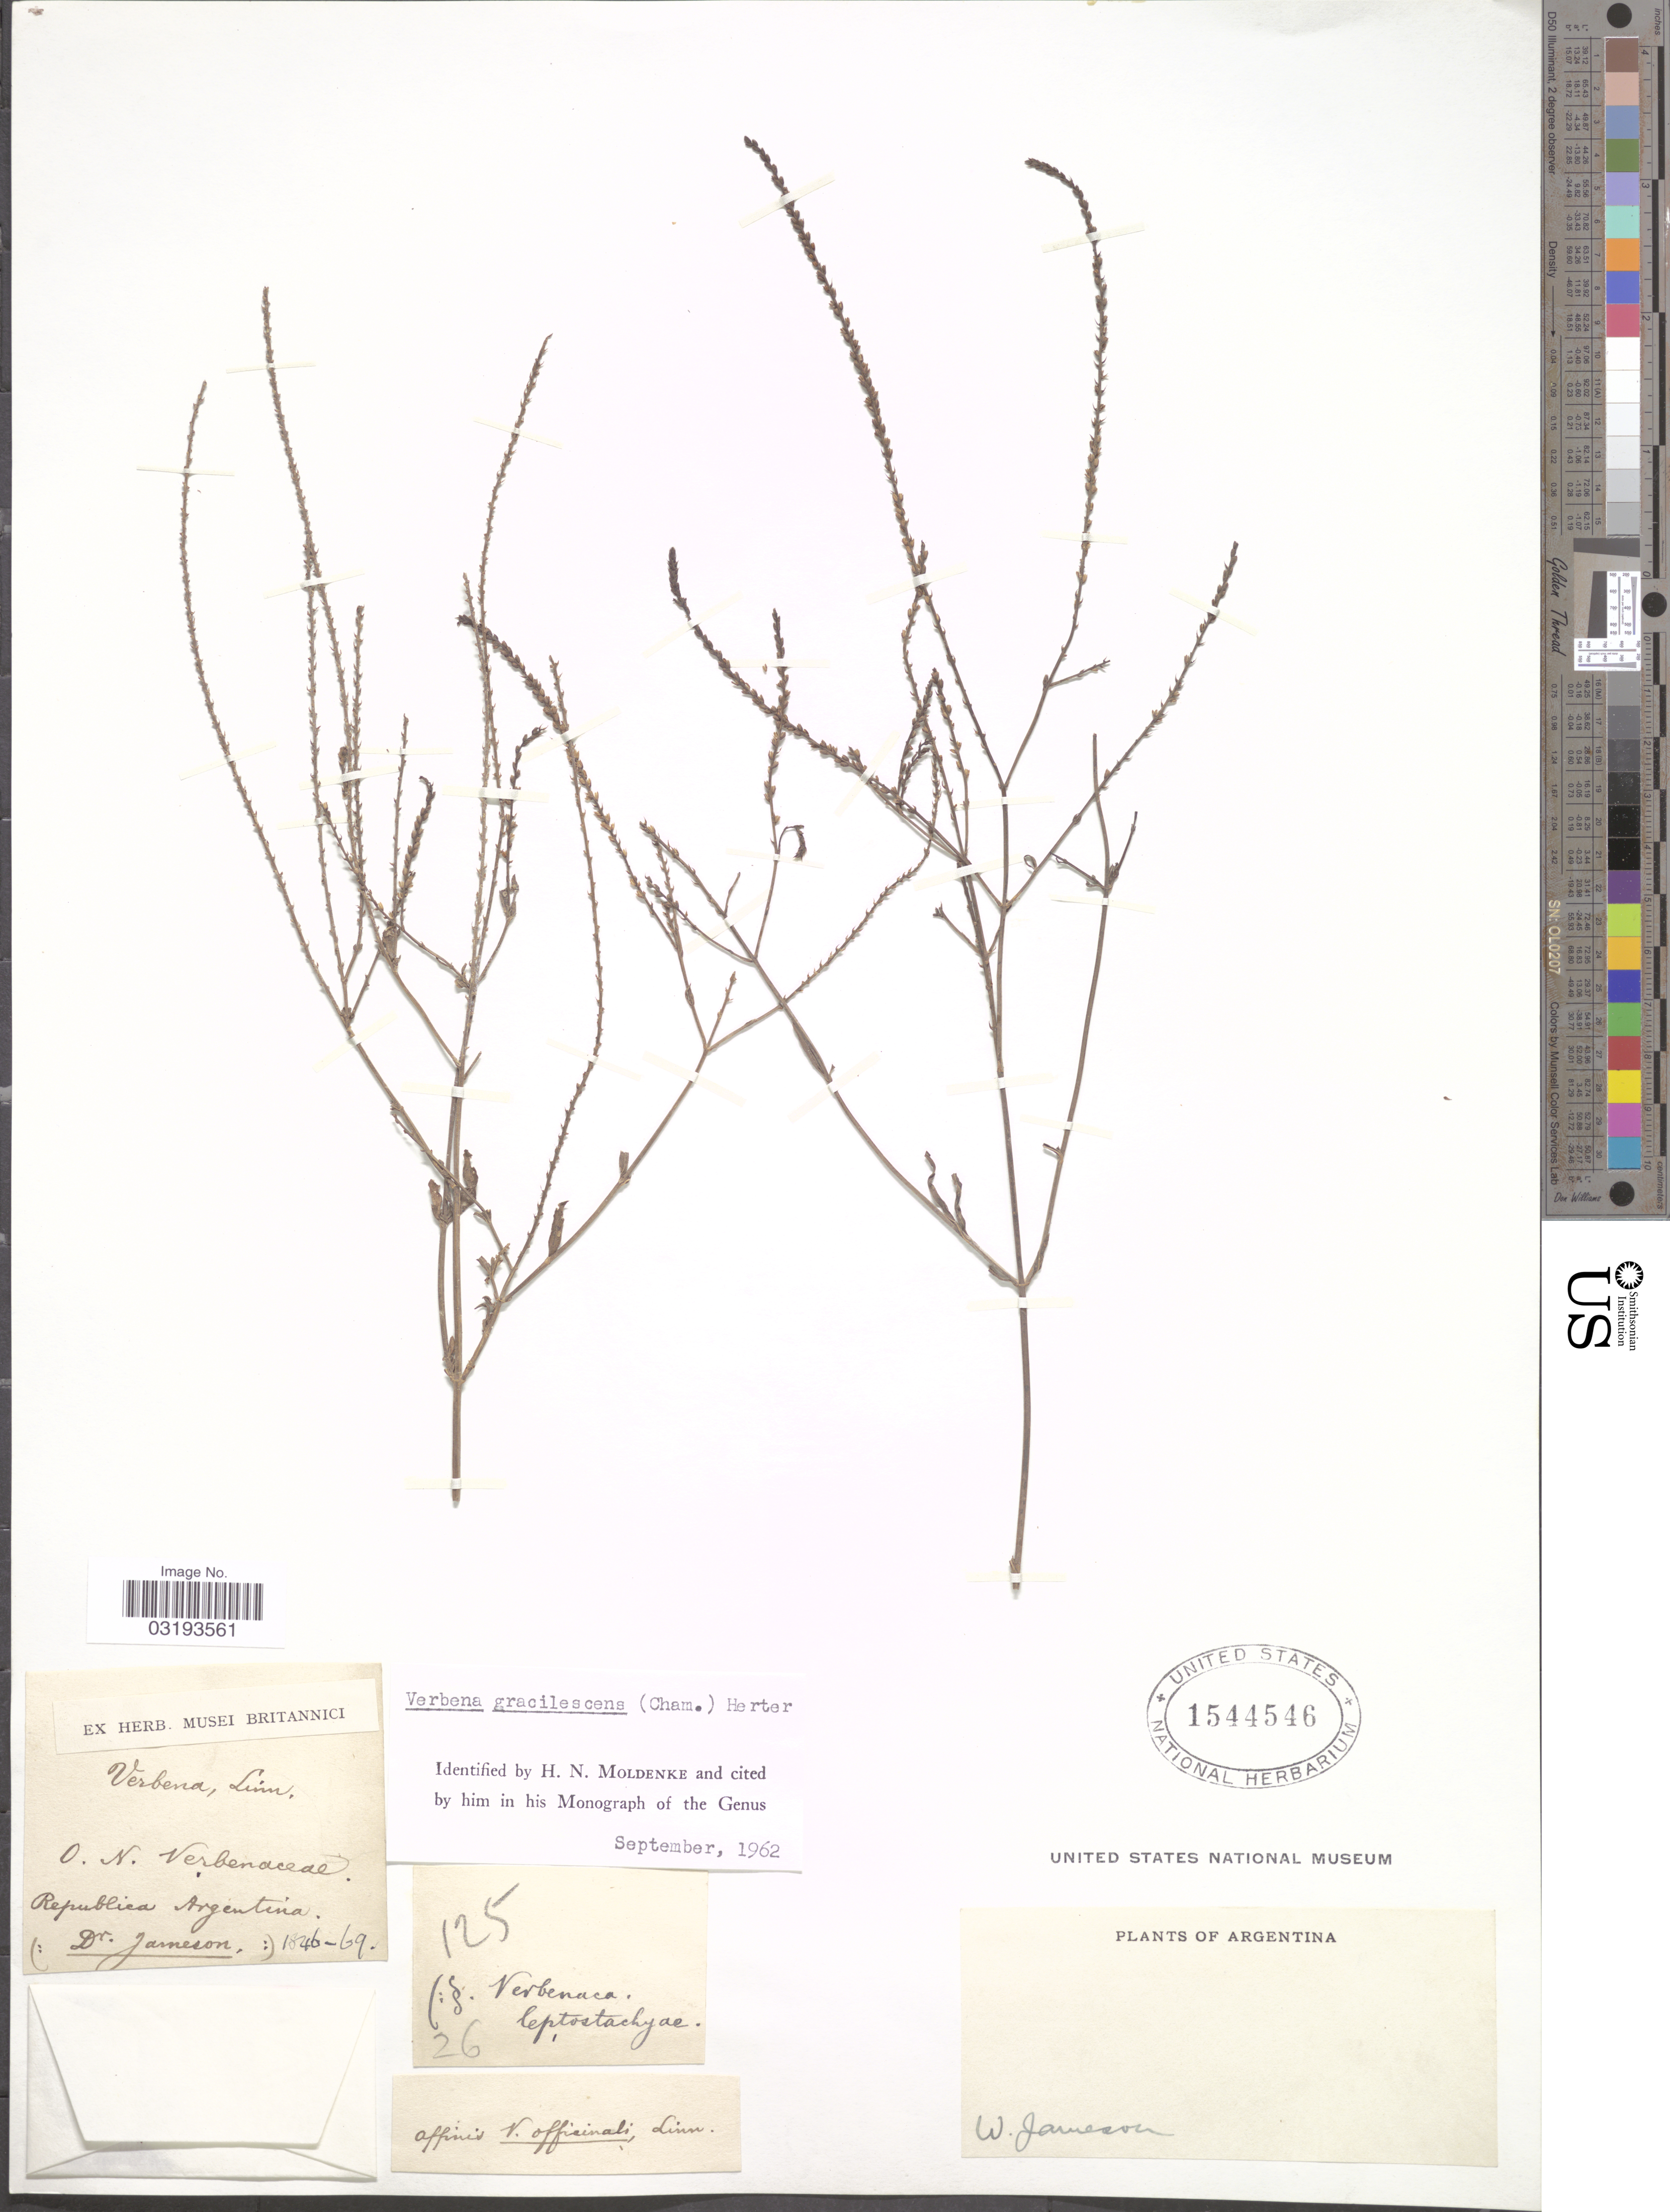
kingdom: Plantae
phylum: Tracheophyta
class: Magnoliopsida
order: Lamiales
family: Verbenaceae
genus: Verbena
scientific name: Verbena gracilescens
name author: (Cham.) Herter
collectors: W. Jameson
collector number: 125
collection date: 1846/1869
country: Argentina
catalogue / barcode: US 1544546